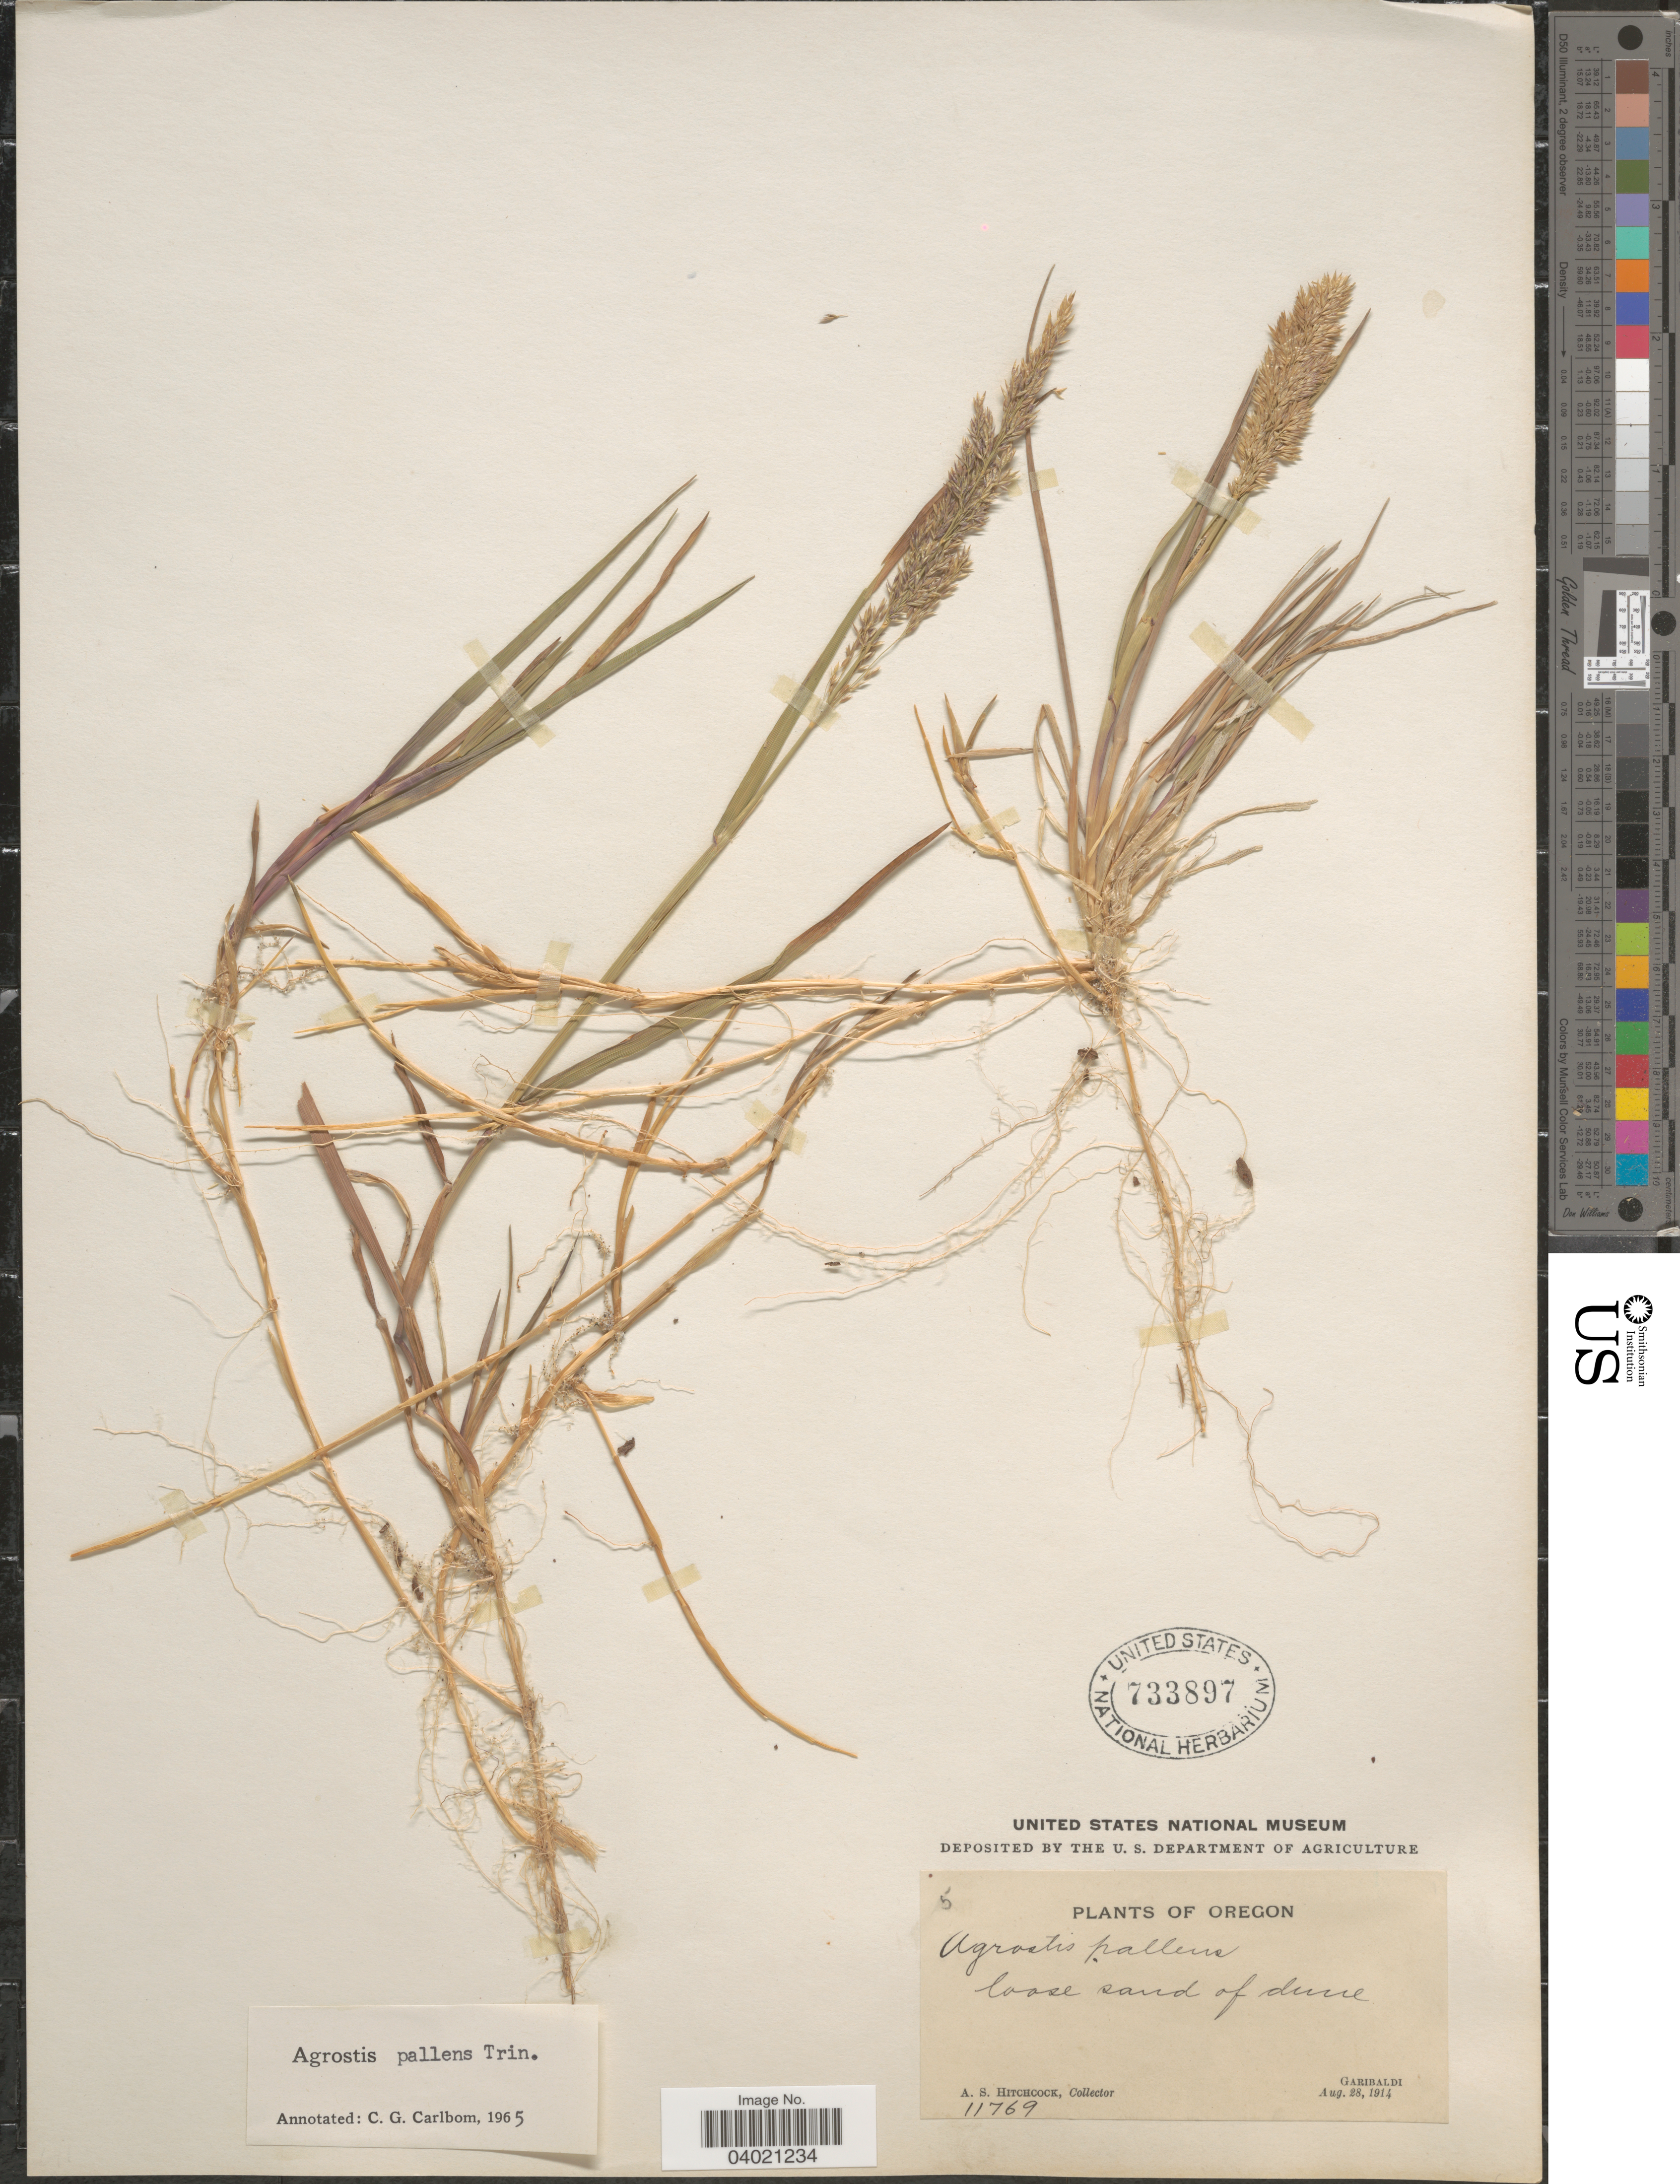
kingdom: Plantae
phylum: Tracheophyta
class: Liliopsida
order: Poales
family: Poaceae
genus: Agrostis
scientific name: Agrostis pallens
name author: Trin.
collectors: A. S. Hitchcock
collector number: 11769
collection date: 1914-08-28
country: United States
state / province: Oregon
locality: Garibaldi.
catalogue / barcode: US 733897